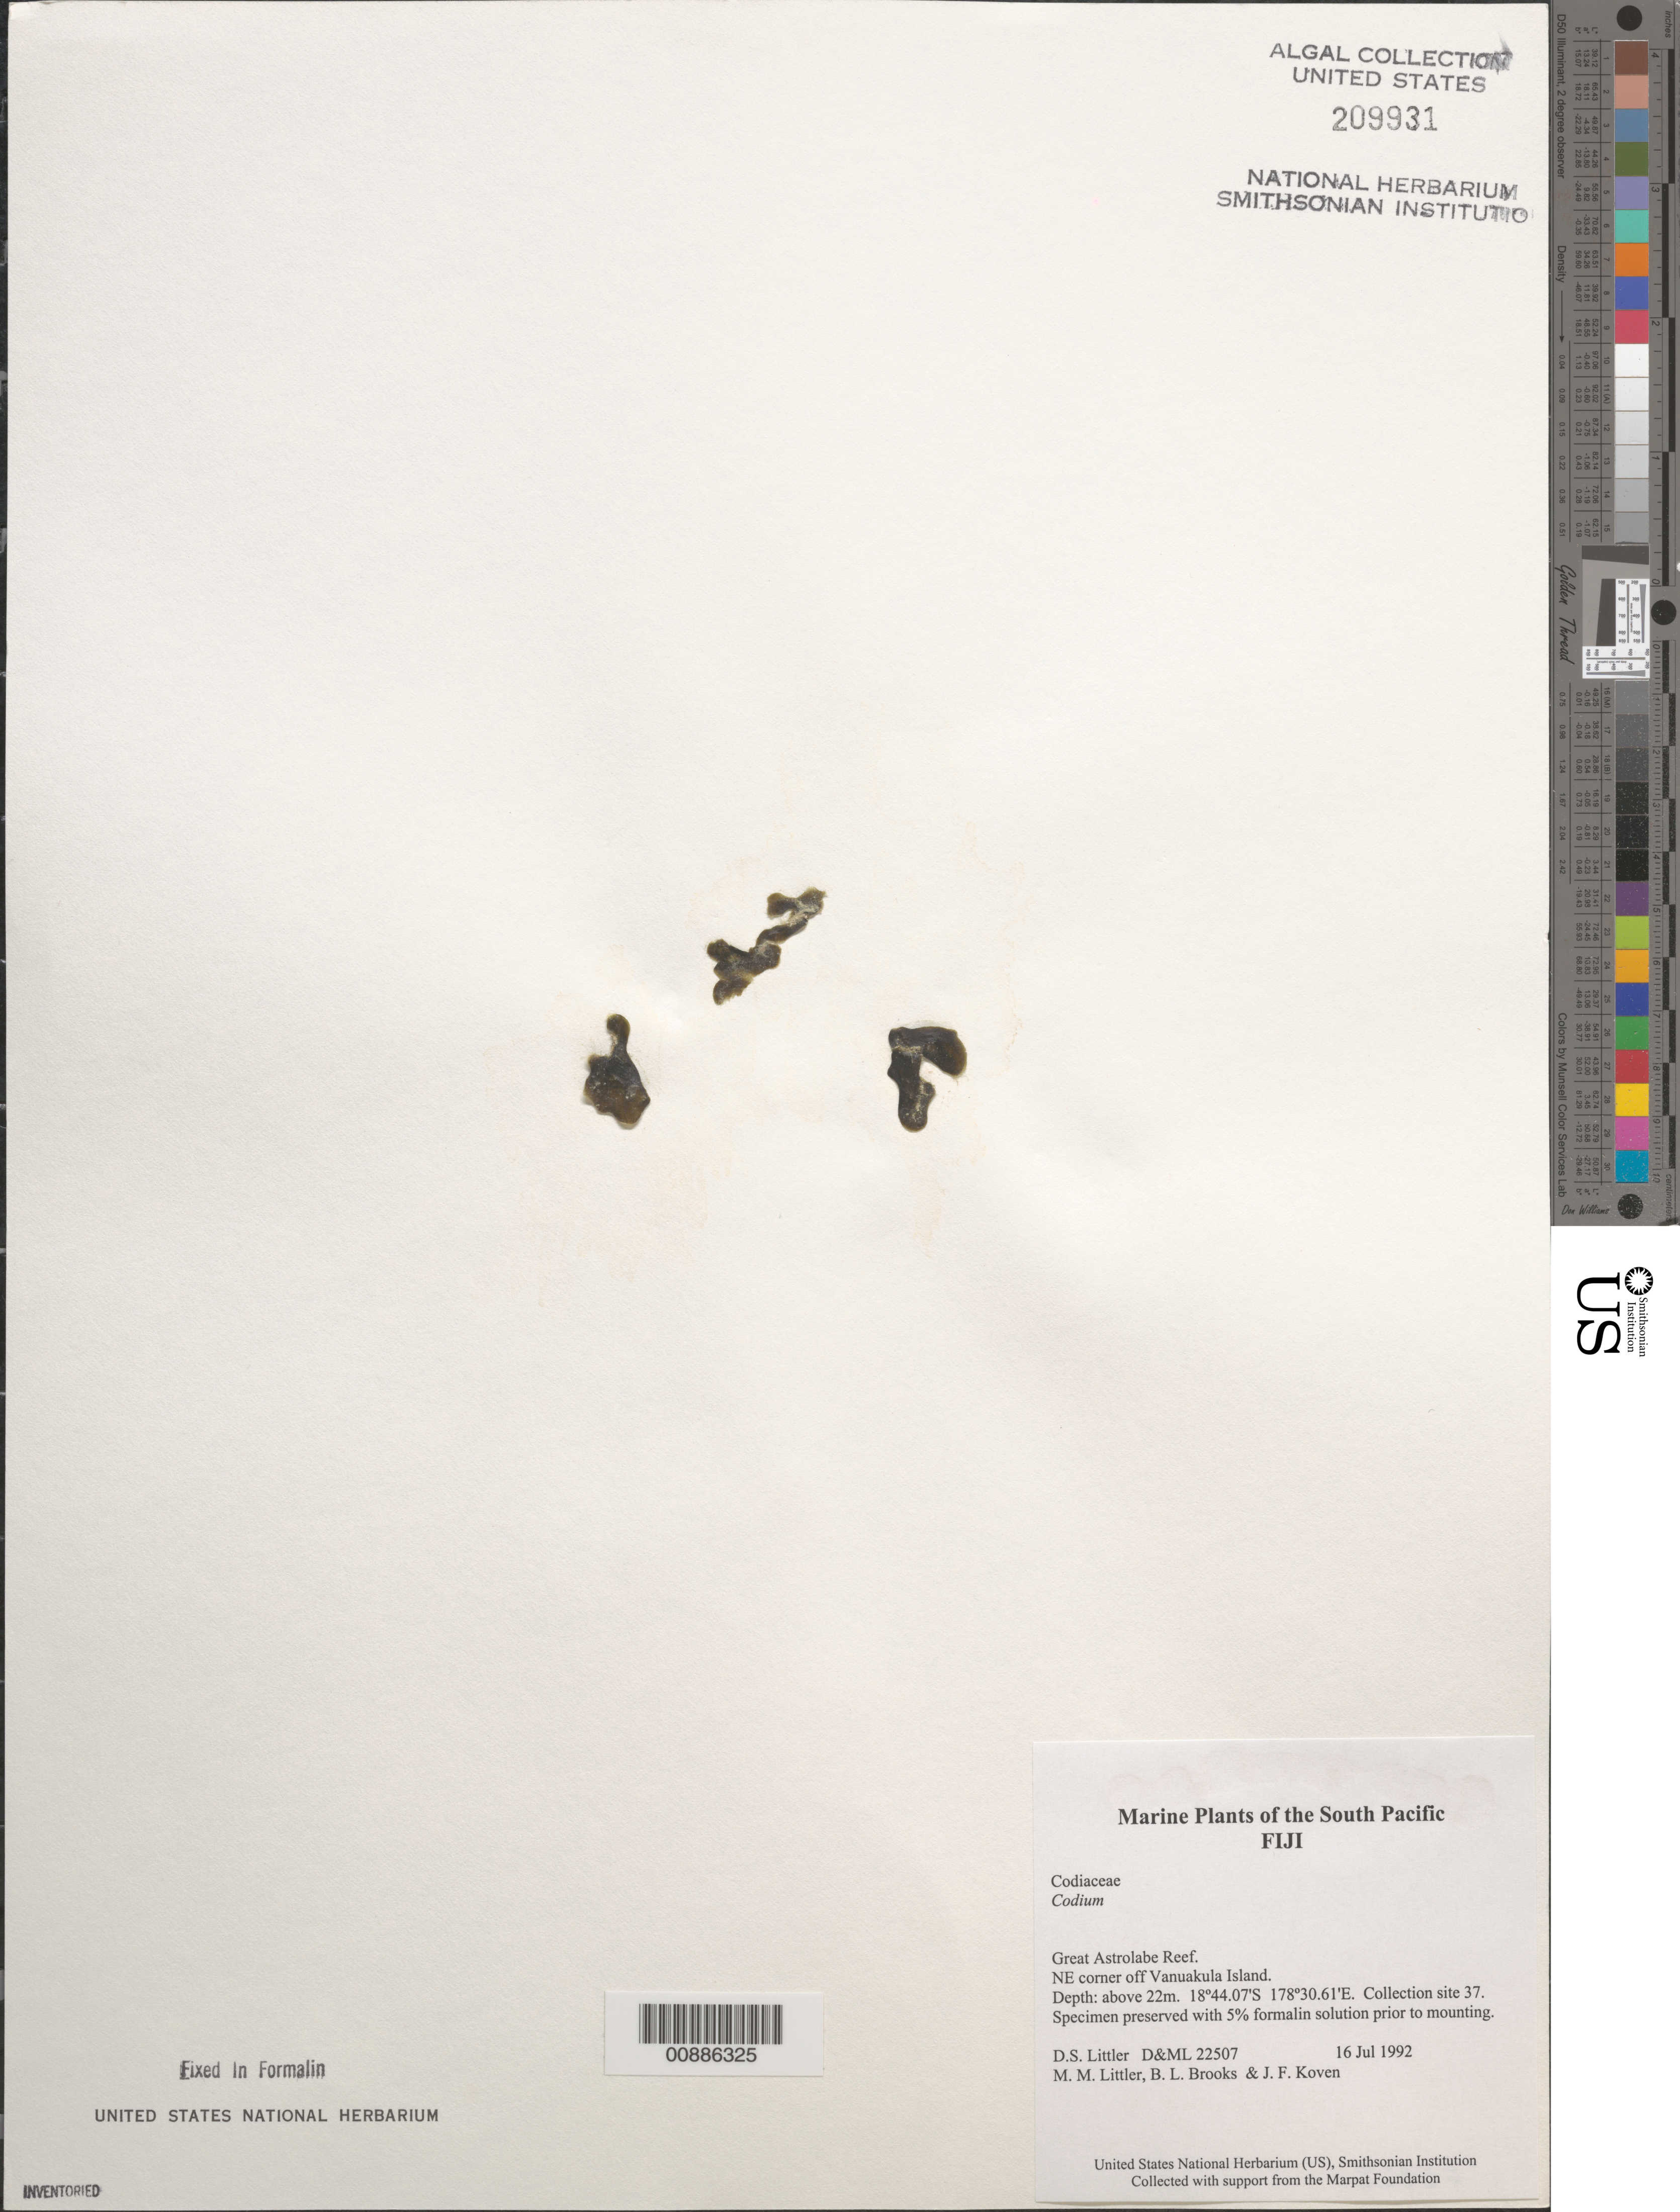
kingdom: Plantae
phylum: Chlorophyta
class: Ulvophyceae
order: Bryopsidales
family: Codiaceae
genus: Codium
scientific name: Codium sp.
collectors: D. S. Littler, M. M. Littler, B. Brooks & J. Koven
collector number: D&ML 22507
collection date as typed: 16 Jul 1992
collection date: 1992-07-16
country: Fiji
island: Vanuakula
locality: Northeast corner of Great Astrolabe Reef off island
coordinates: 18 44.07'S, 178 30.61'E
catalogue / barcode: US 209931